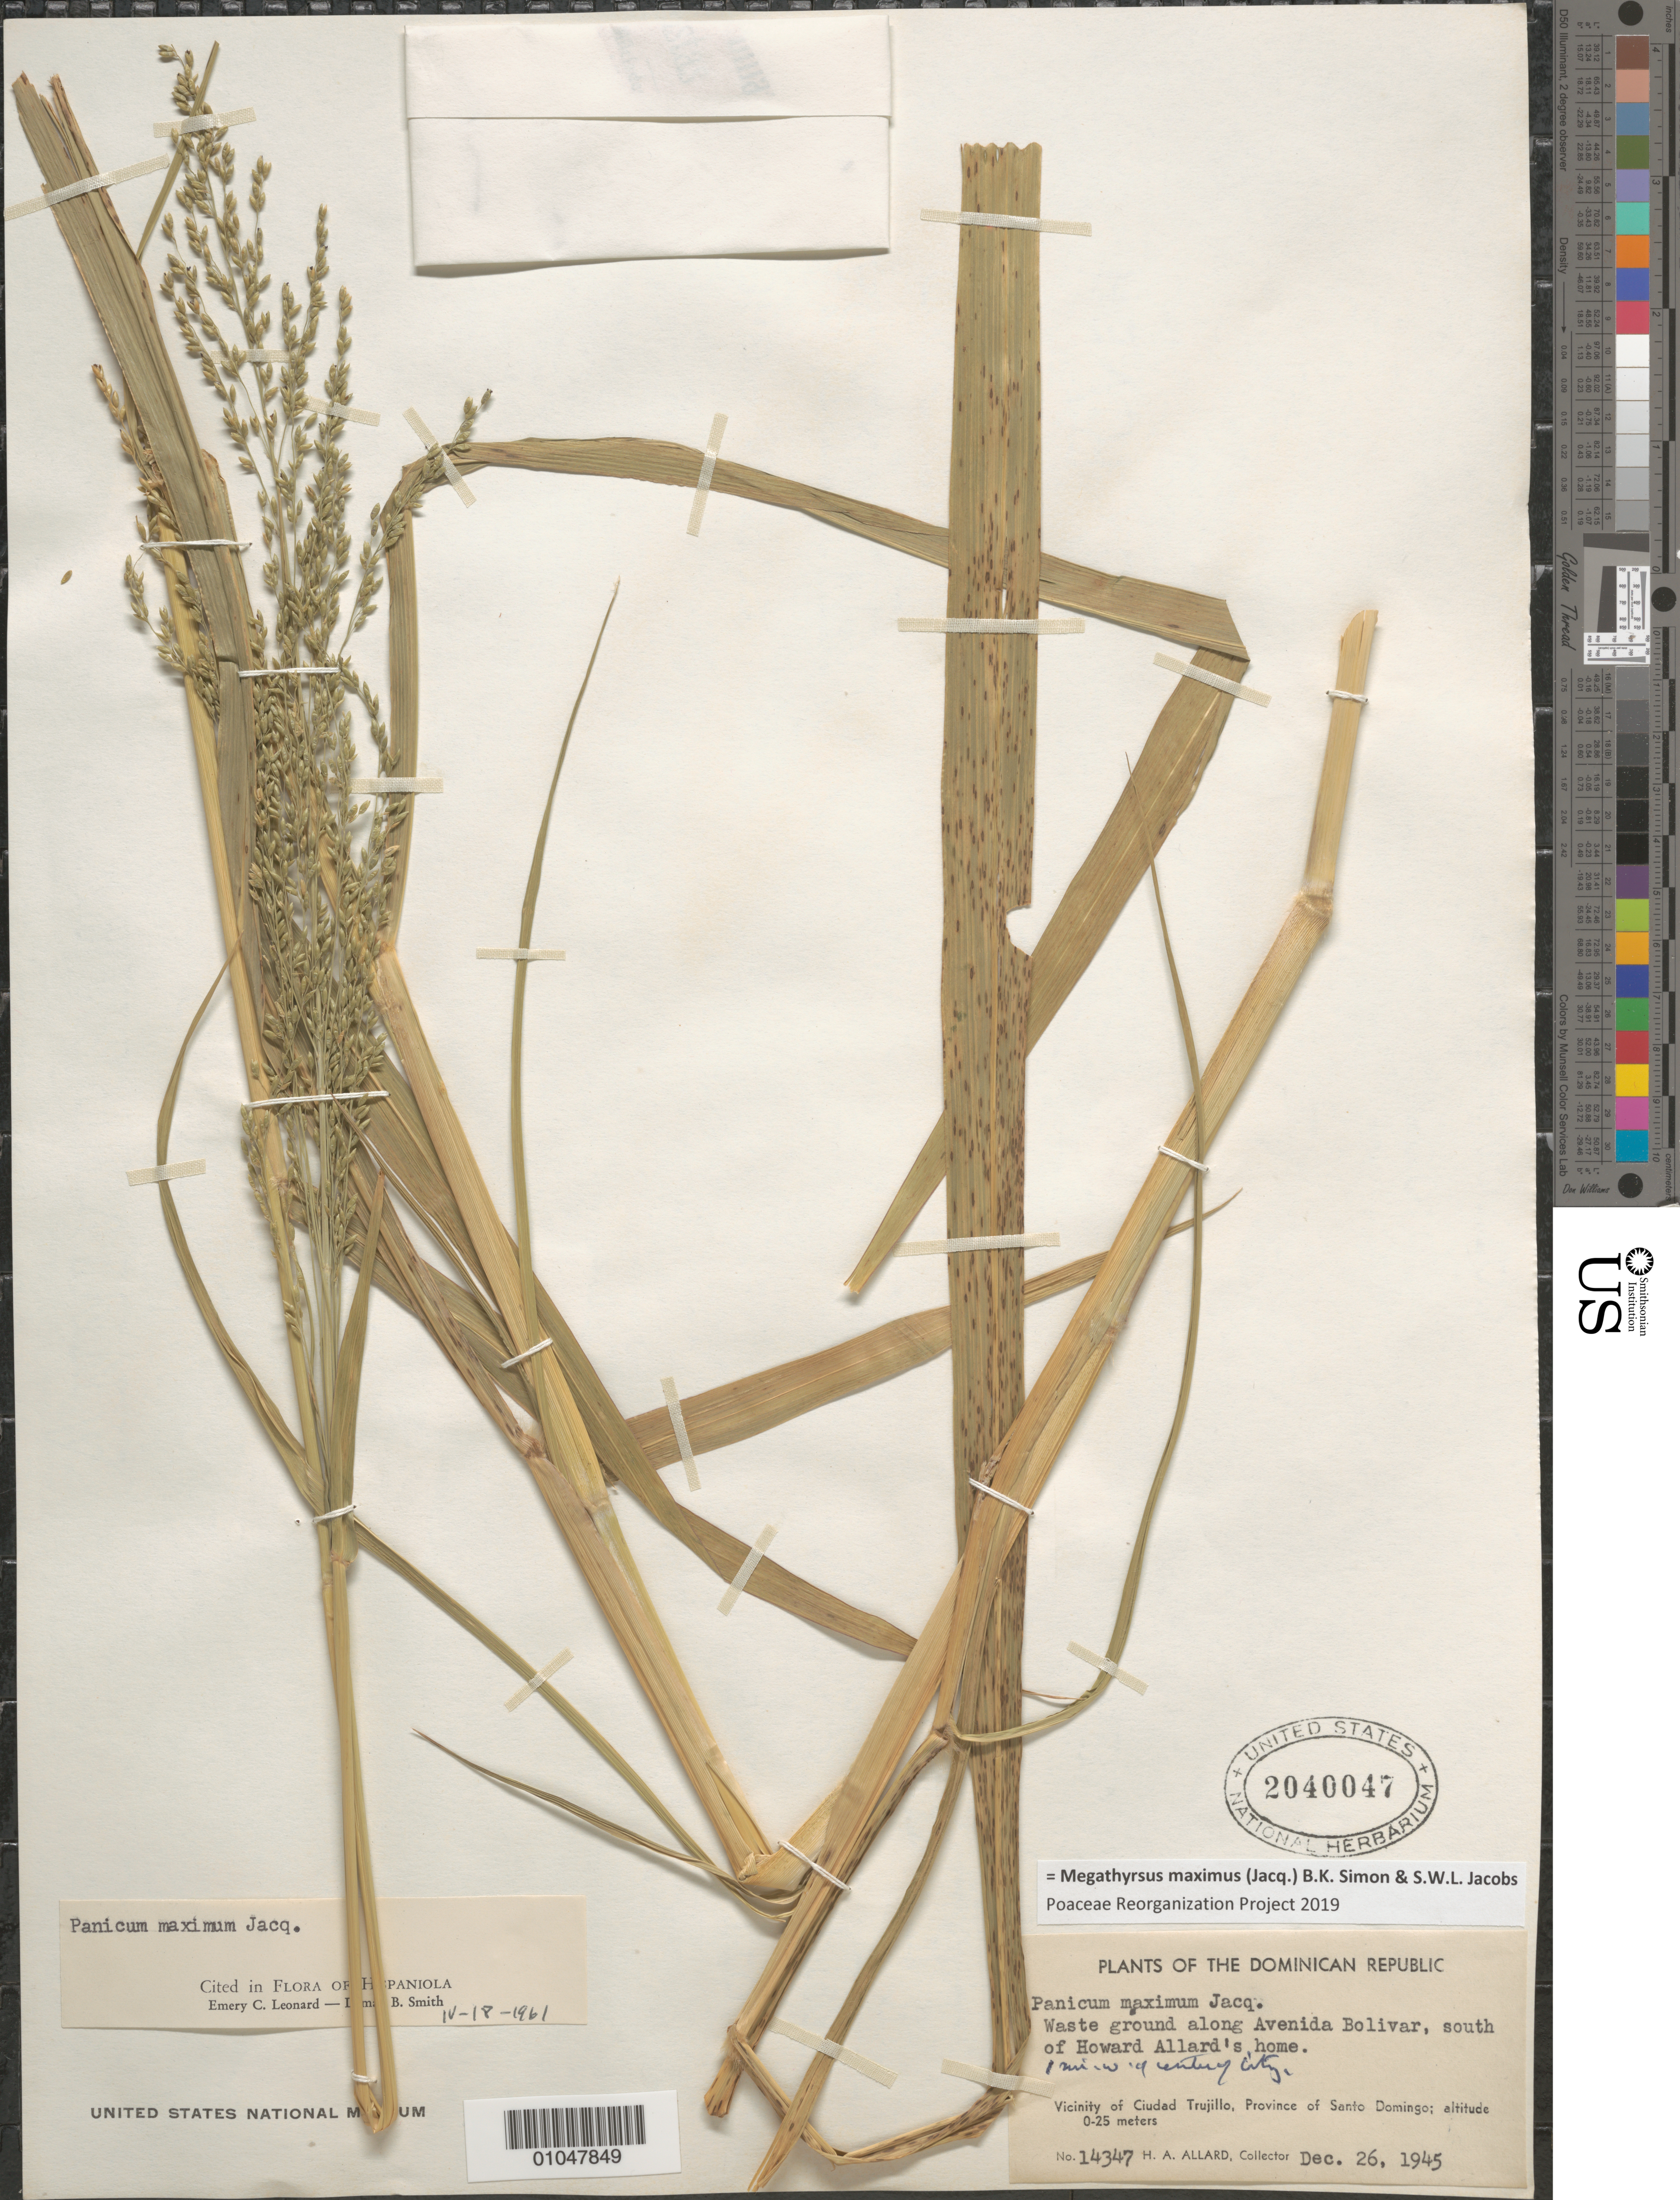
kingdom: Plantae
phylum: Tracheophyta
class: Liliopsida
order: Poales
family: Poaceae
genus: Panicum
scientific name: Panicum maximum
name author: Jacq.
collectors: H. A. Allard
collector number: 14347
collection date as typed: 26 Dec 1945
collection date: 1945-12-26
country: Dominican Republic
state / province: Distrito Nacional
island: Hispaniola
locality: Waste ground along Avendia Bolivar, S of Howard Allard's home 1 mi. W of center of Santo Domingo city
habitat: waste ground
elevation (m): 0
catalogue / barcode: US 2040047